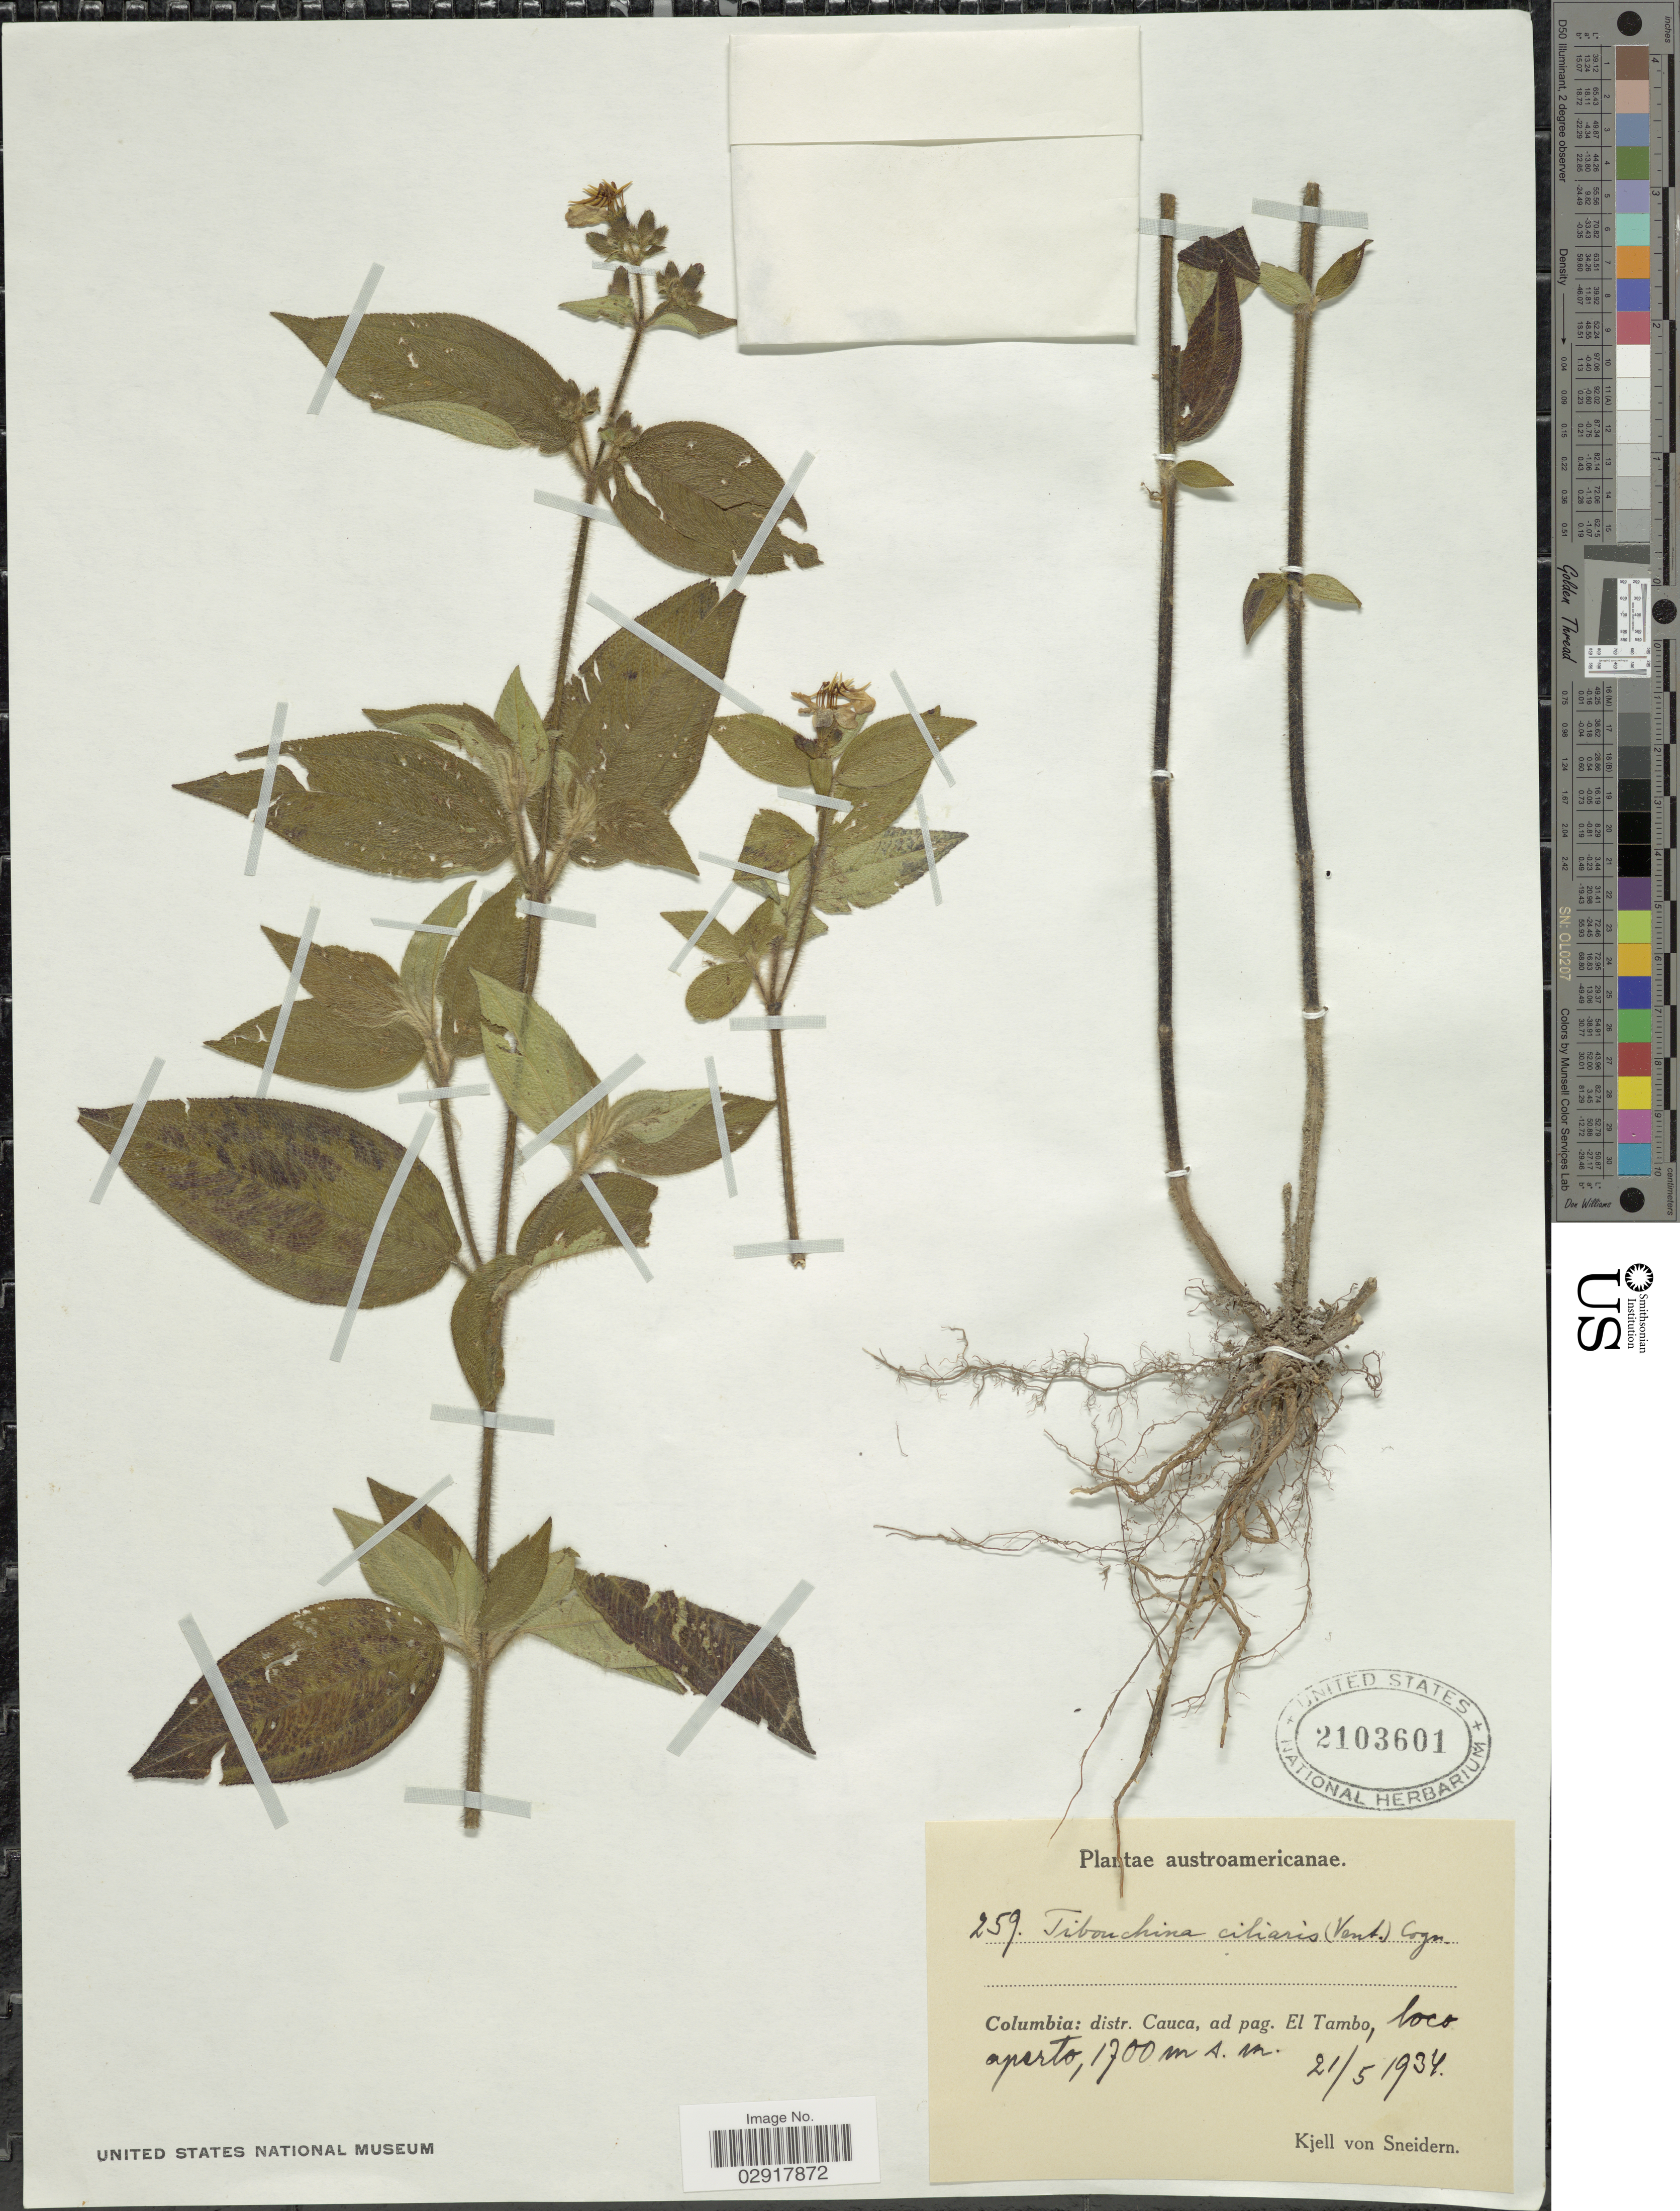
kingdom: Plantae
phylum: Tracheophyta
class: Magnoliopsida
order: Myrtales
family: Melastomataceae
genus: Chaetogastra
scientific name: Chaetogastra ciliaris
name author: (Vent.) DC.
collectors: K. von Sneidern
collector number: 259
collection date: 1934-05-21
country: Colombia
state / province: Cauca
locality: Austroamericanae. Distr. Cauca, ad pag. El Tambo, loco aperto.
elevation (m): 1700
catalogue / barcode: US 2103601